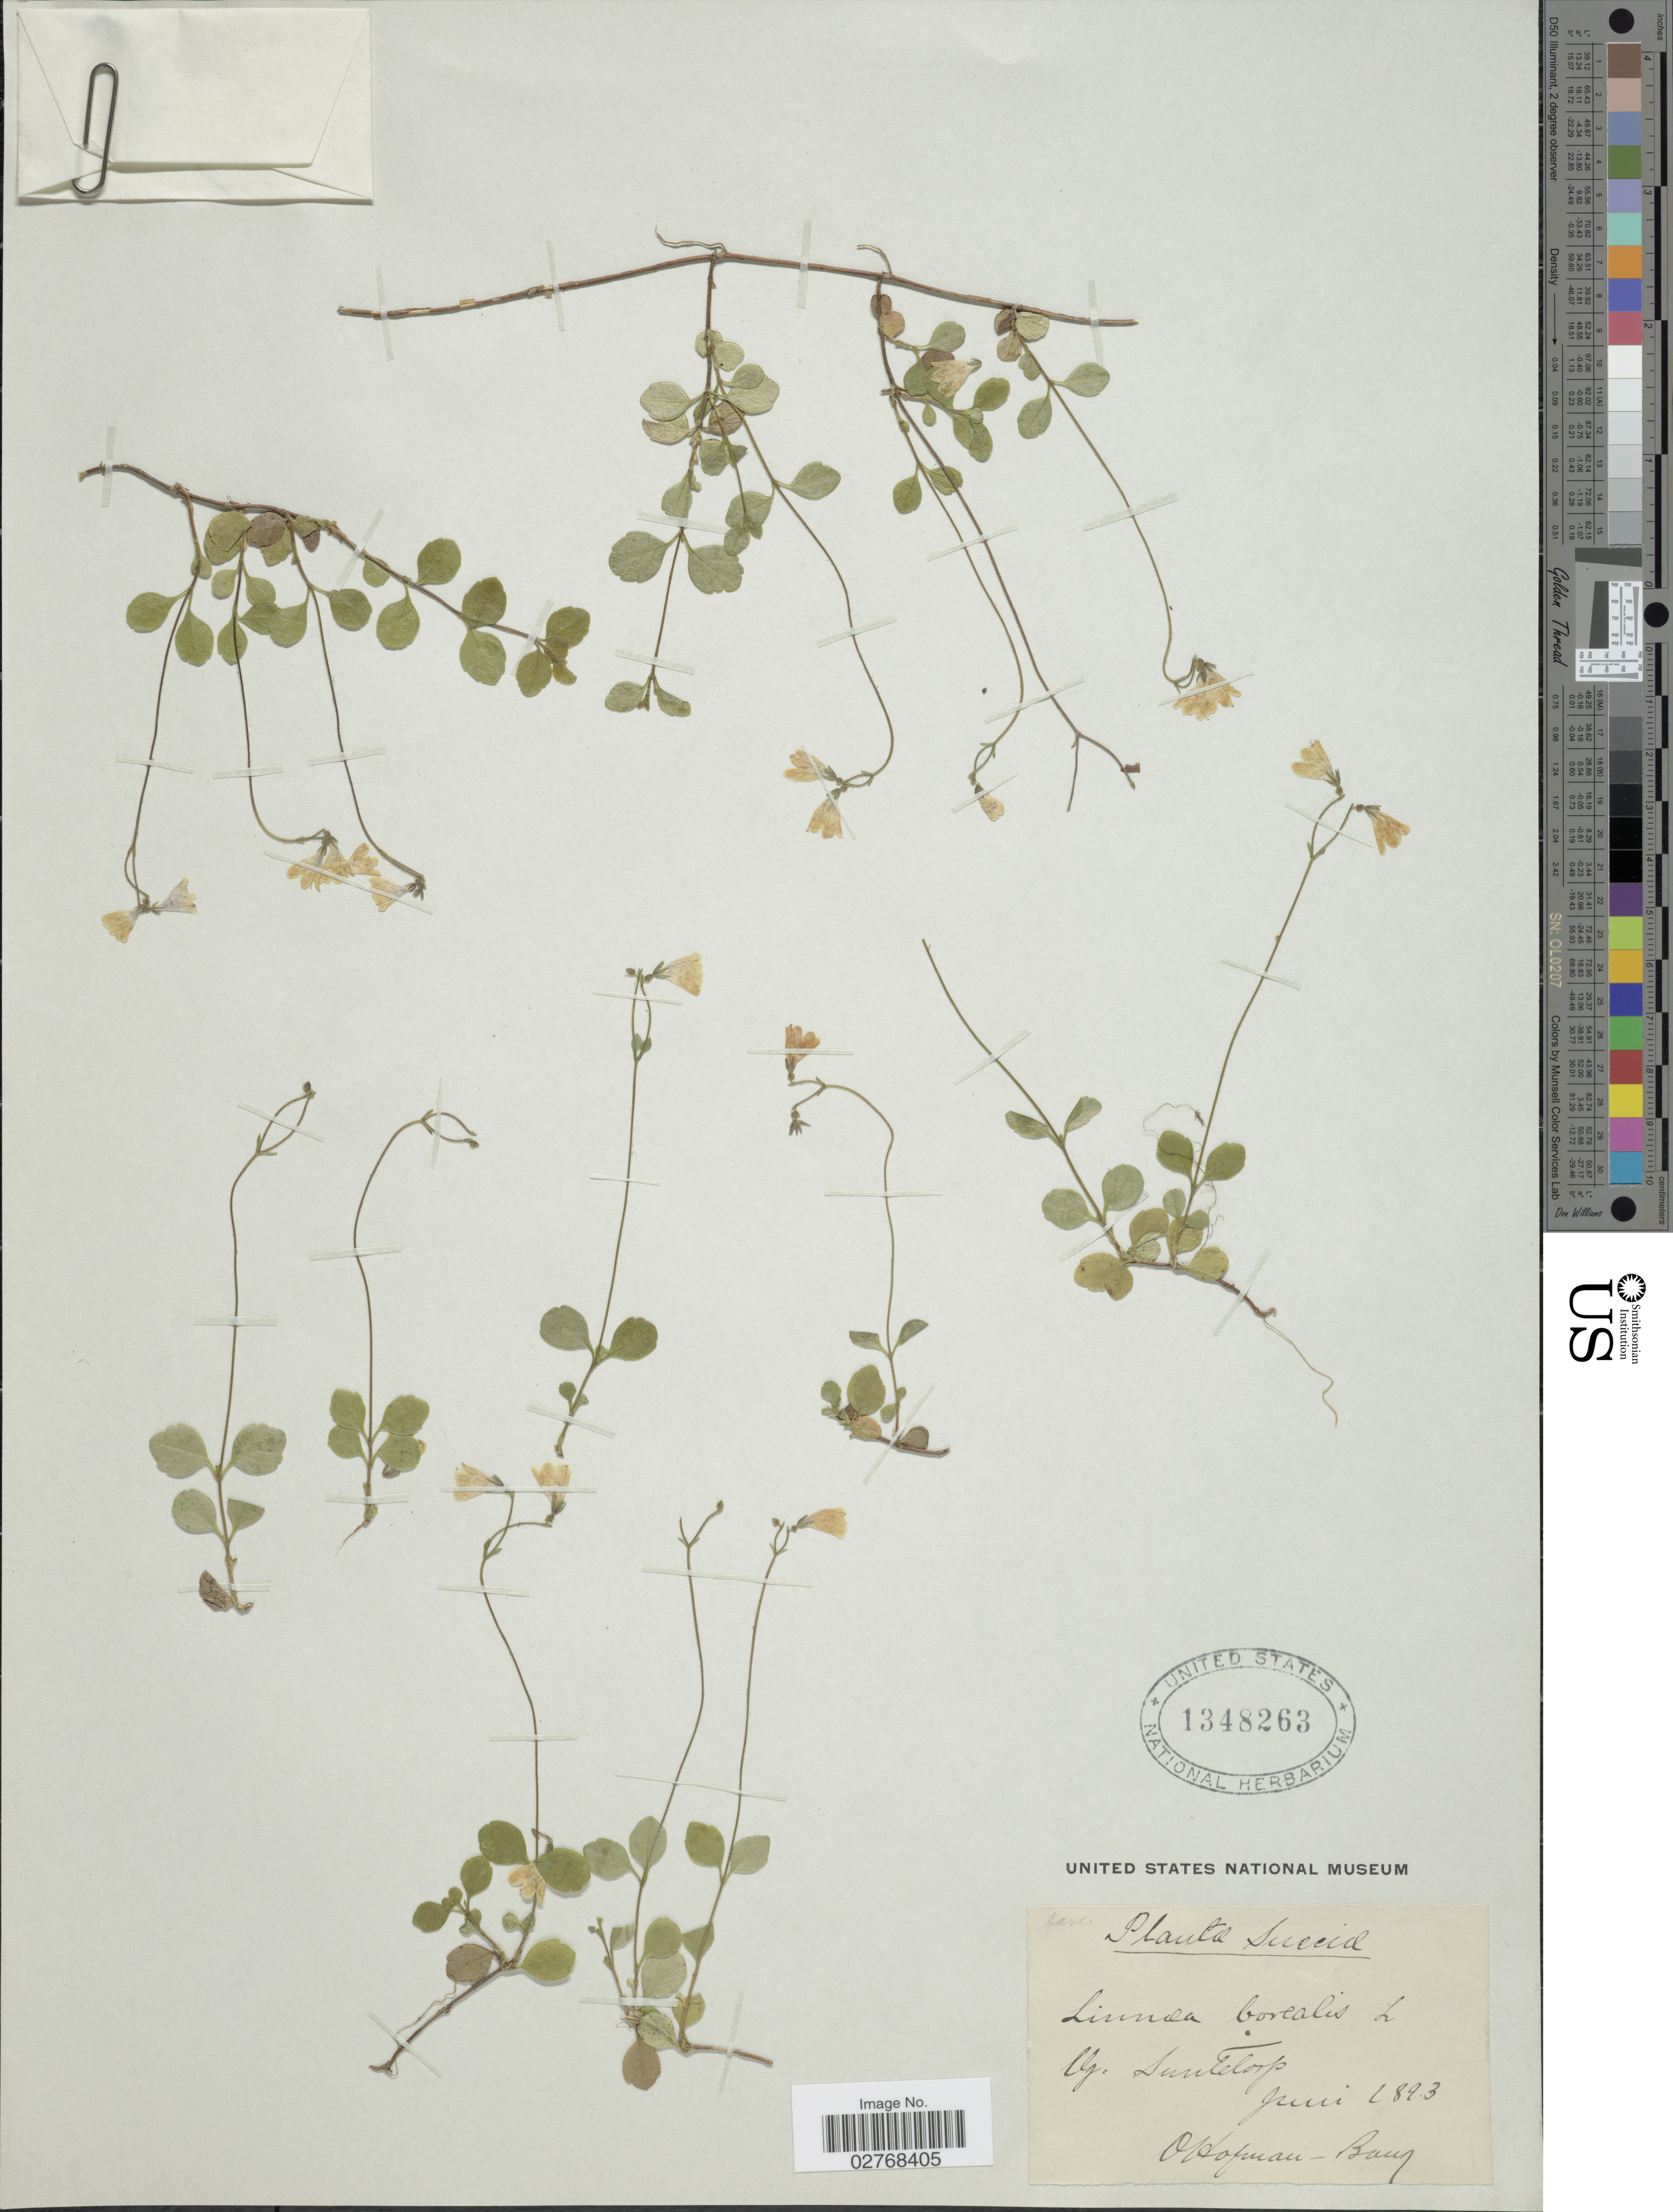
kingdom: Plantae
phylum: Tracheophyta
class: Magnoliopsida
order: Dipsacales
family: Caprifoliaceae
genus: Linnaea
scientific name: Linnaea borealis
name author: L.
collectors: O. Hofman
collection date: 1893-06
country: Sweden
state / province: Ostergotland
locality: Og. Suntetorp.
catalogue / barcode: US 1348263